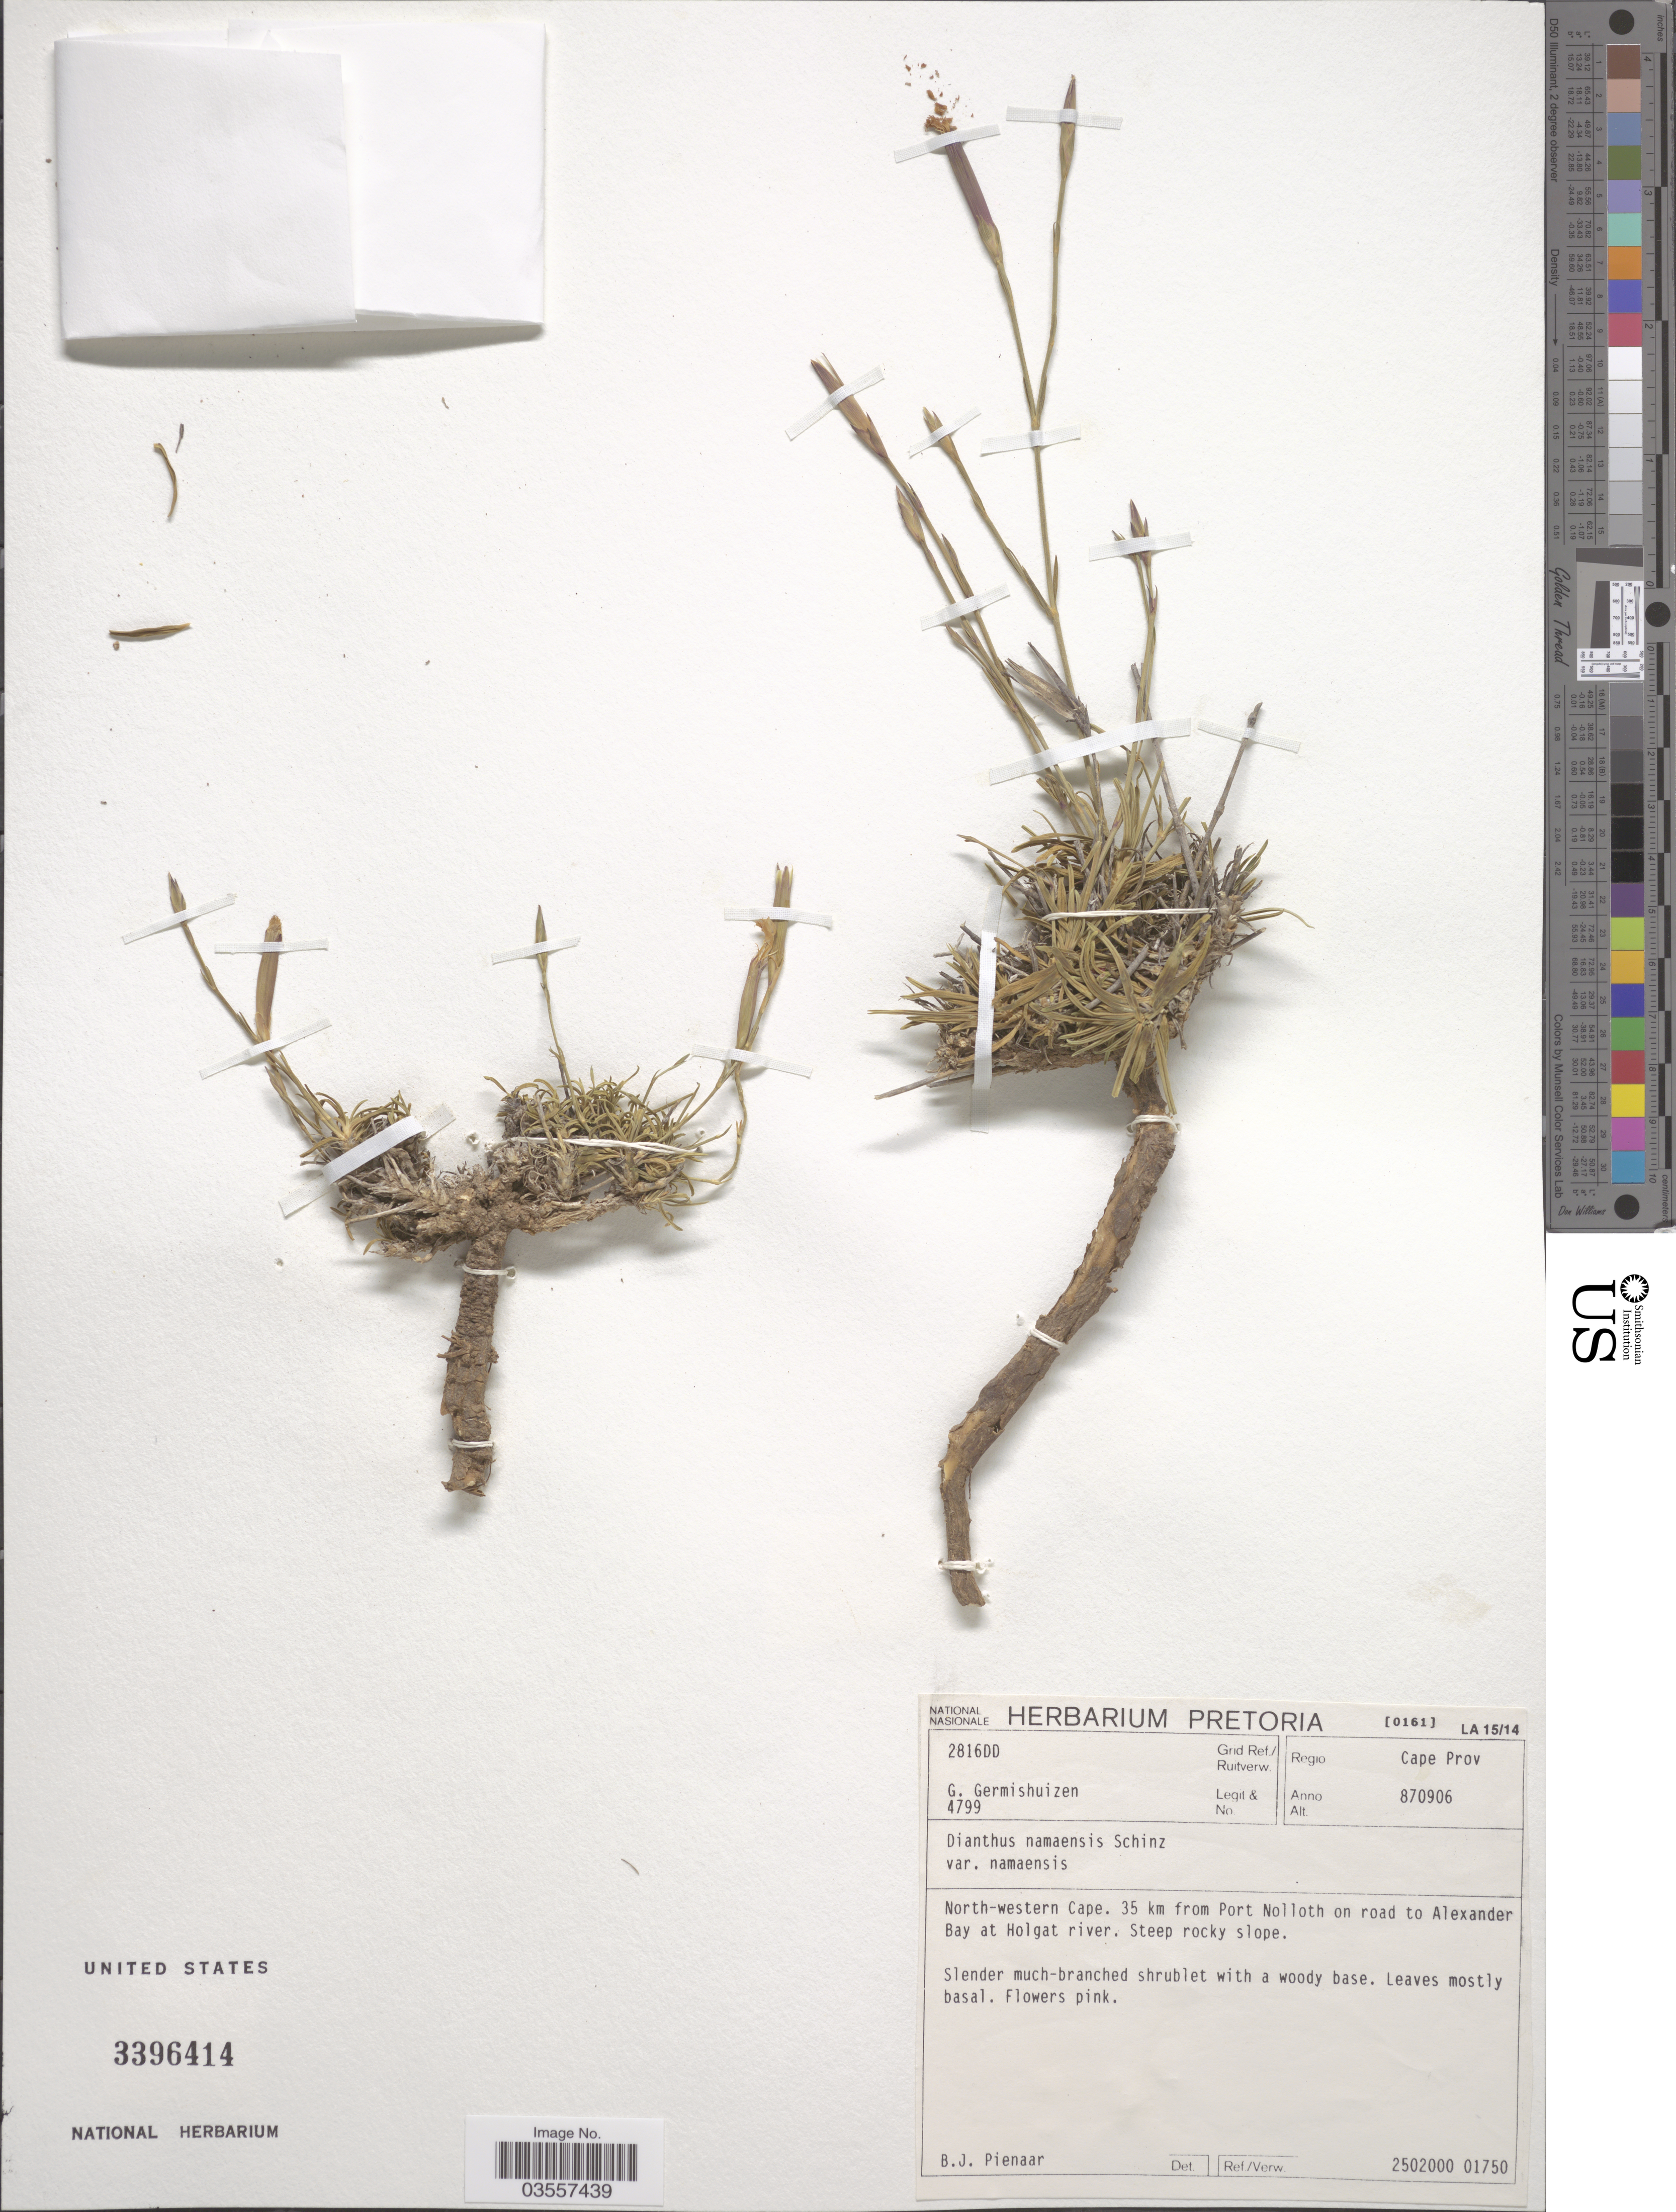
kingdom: Plantae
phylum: Tracheophyta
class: Magnoliopsida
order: Caryophyllales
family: Caryophyllaceae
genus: Dianthus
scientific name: Dianthus namaensis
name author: Schinz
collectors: G. Germishuizen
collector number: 4799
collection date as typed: Transcribed d/m/y: 6/9/87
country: South Africa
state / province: Northern Cape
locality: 2816DD Grid Ref./ruitverw. Regio Cape Prov. North-western Cape. 35 km from Port Nolloth on road to Alexander Bay at Holgat river.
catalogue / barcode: US 3396414